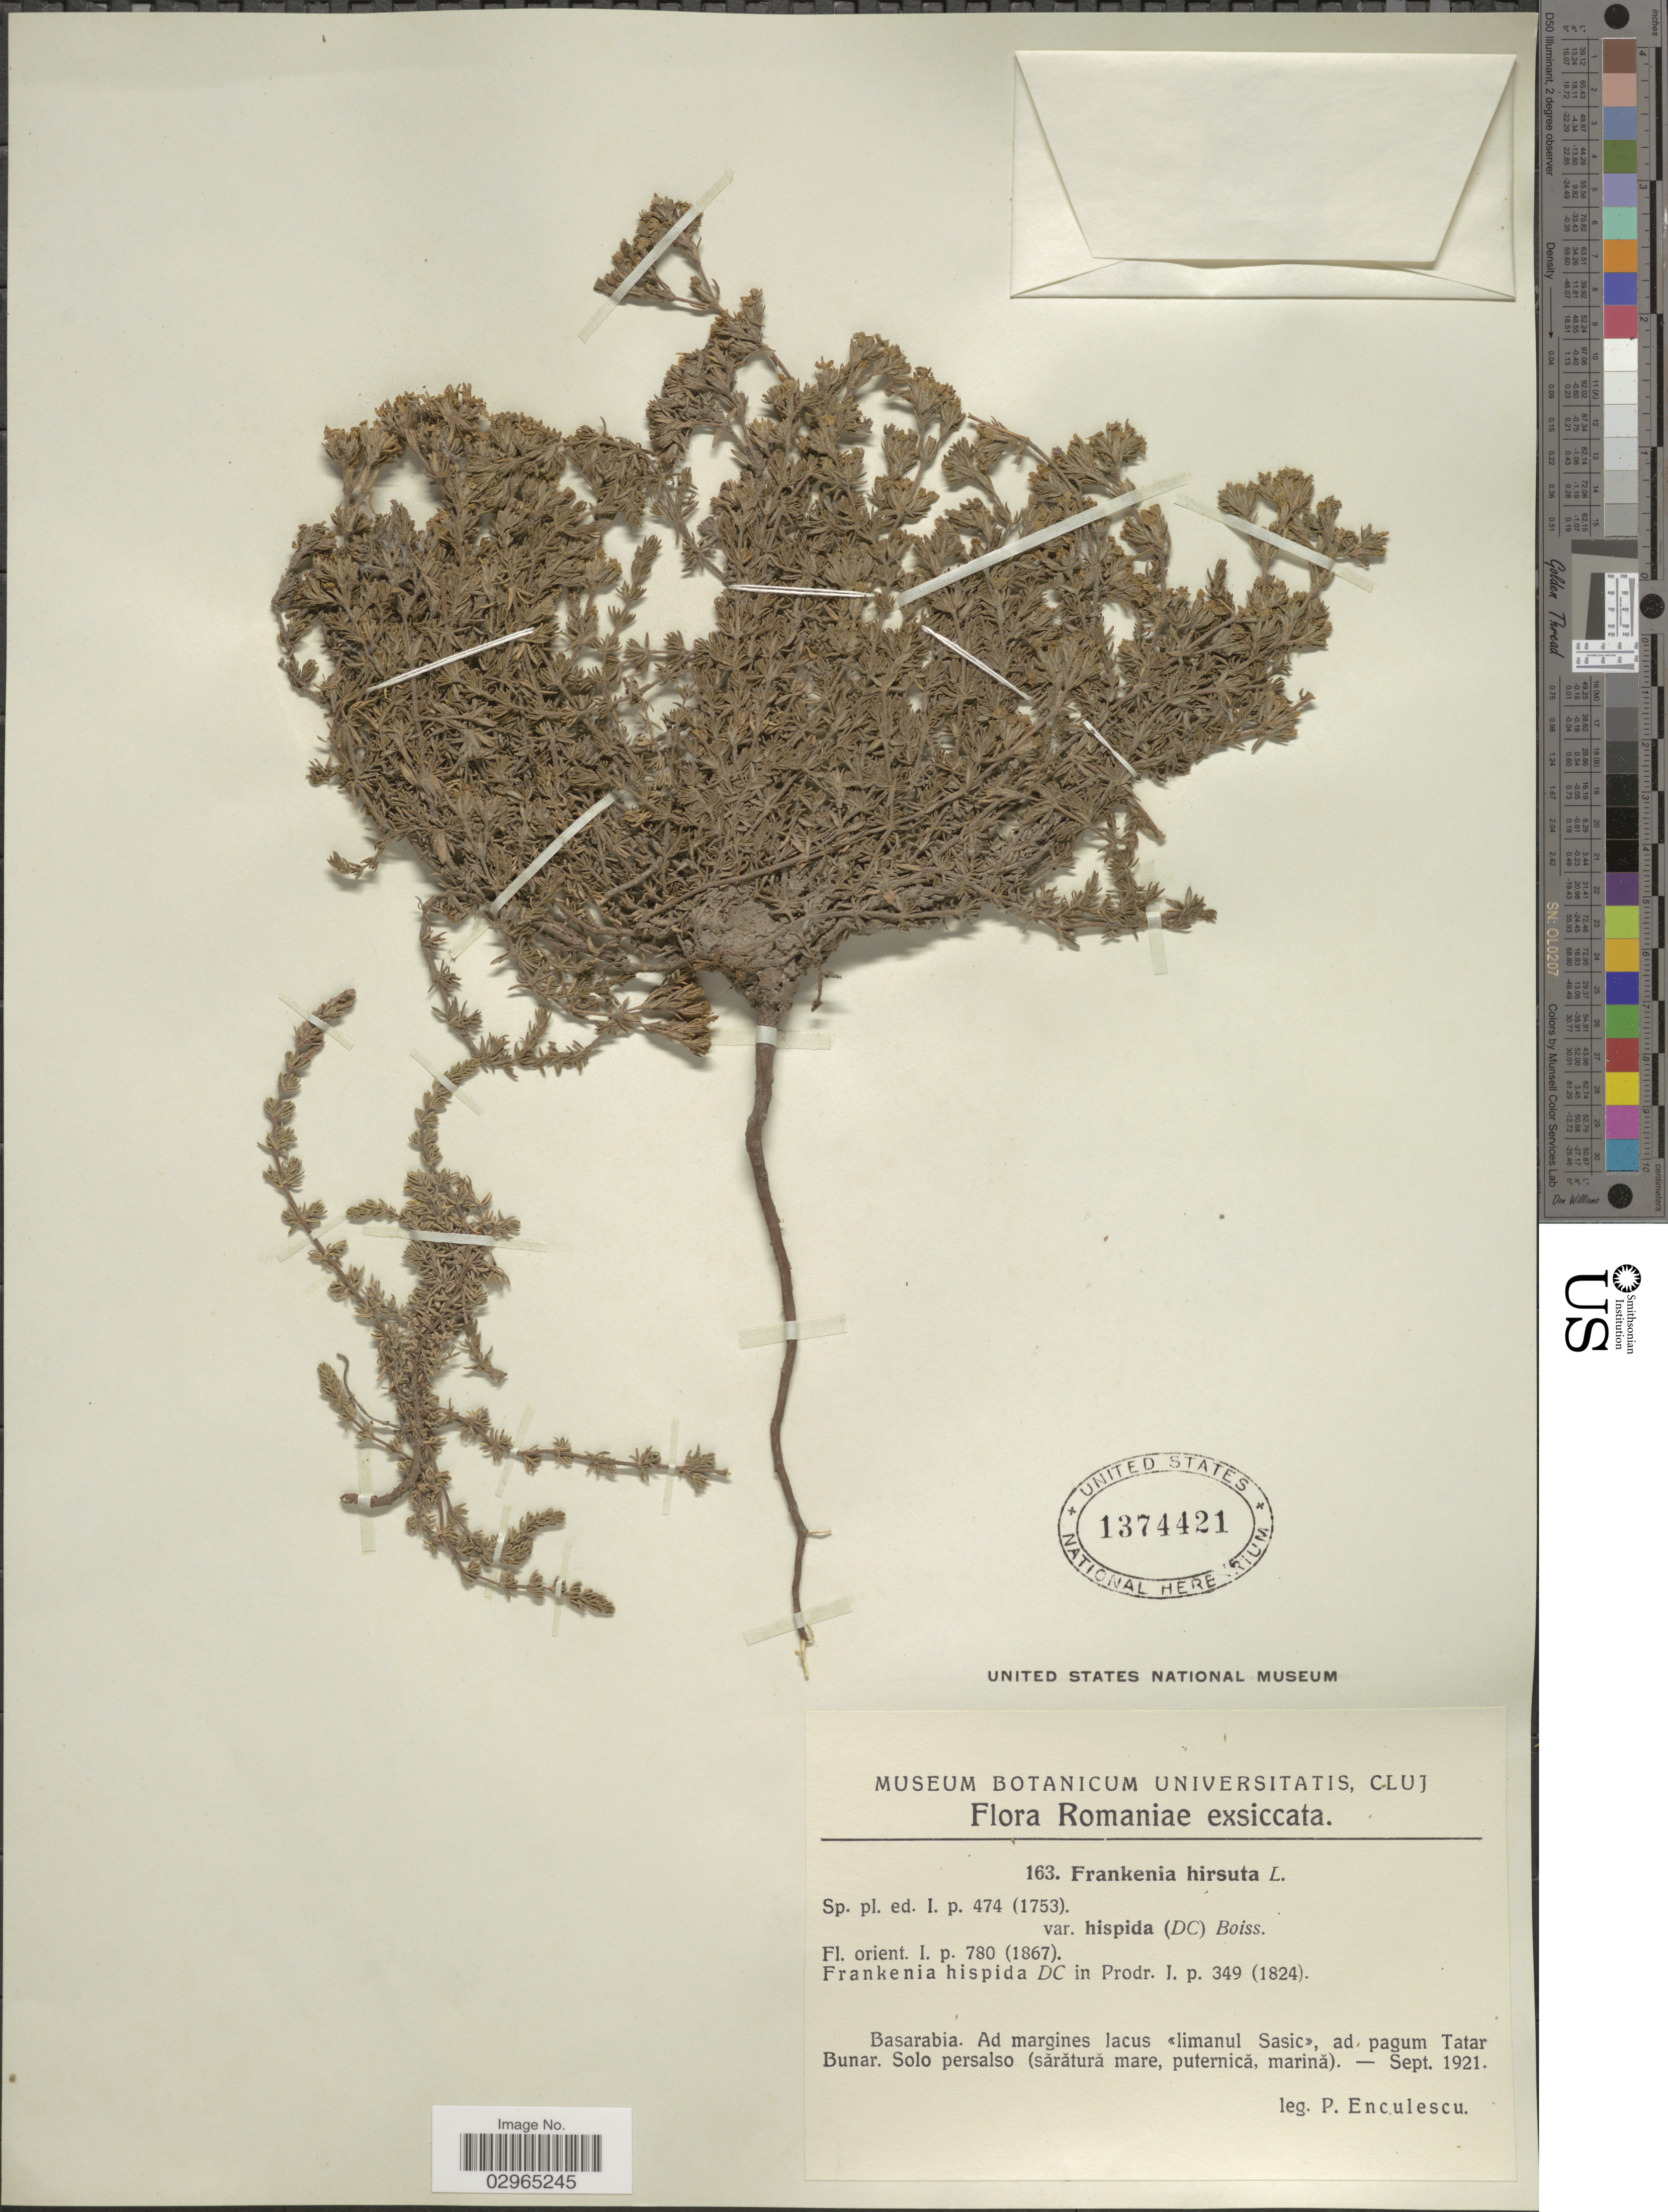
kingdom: Plantae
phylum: Tracheophyta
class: Magnoliopsida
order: Caryophyllales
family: Frankeniaceae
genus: Frankenia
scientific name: Frankenia hirsuta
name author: L.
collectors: P. Enculescu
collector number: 163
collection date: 1921-09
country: Romania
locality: Basarabia. Ad margines lacus <<limanul Sasic>>, ad pagum Tatar Bunar. Solo persalso (sárâturâ mare, puternicâ, marinâ).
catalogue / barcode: US 1374421